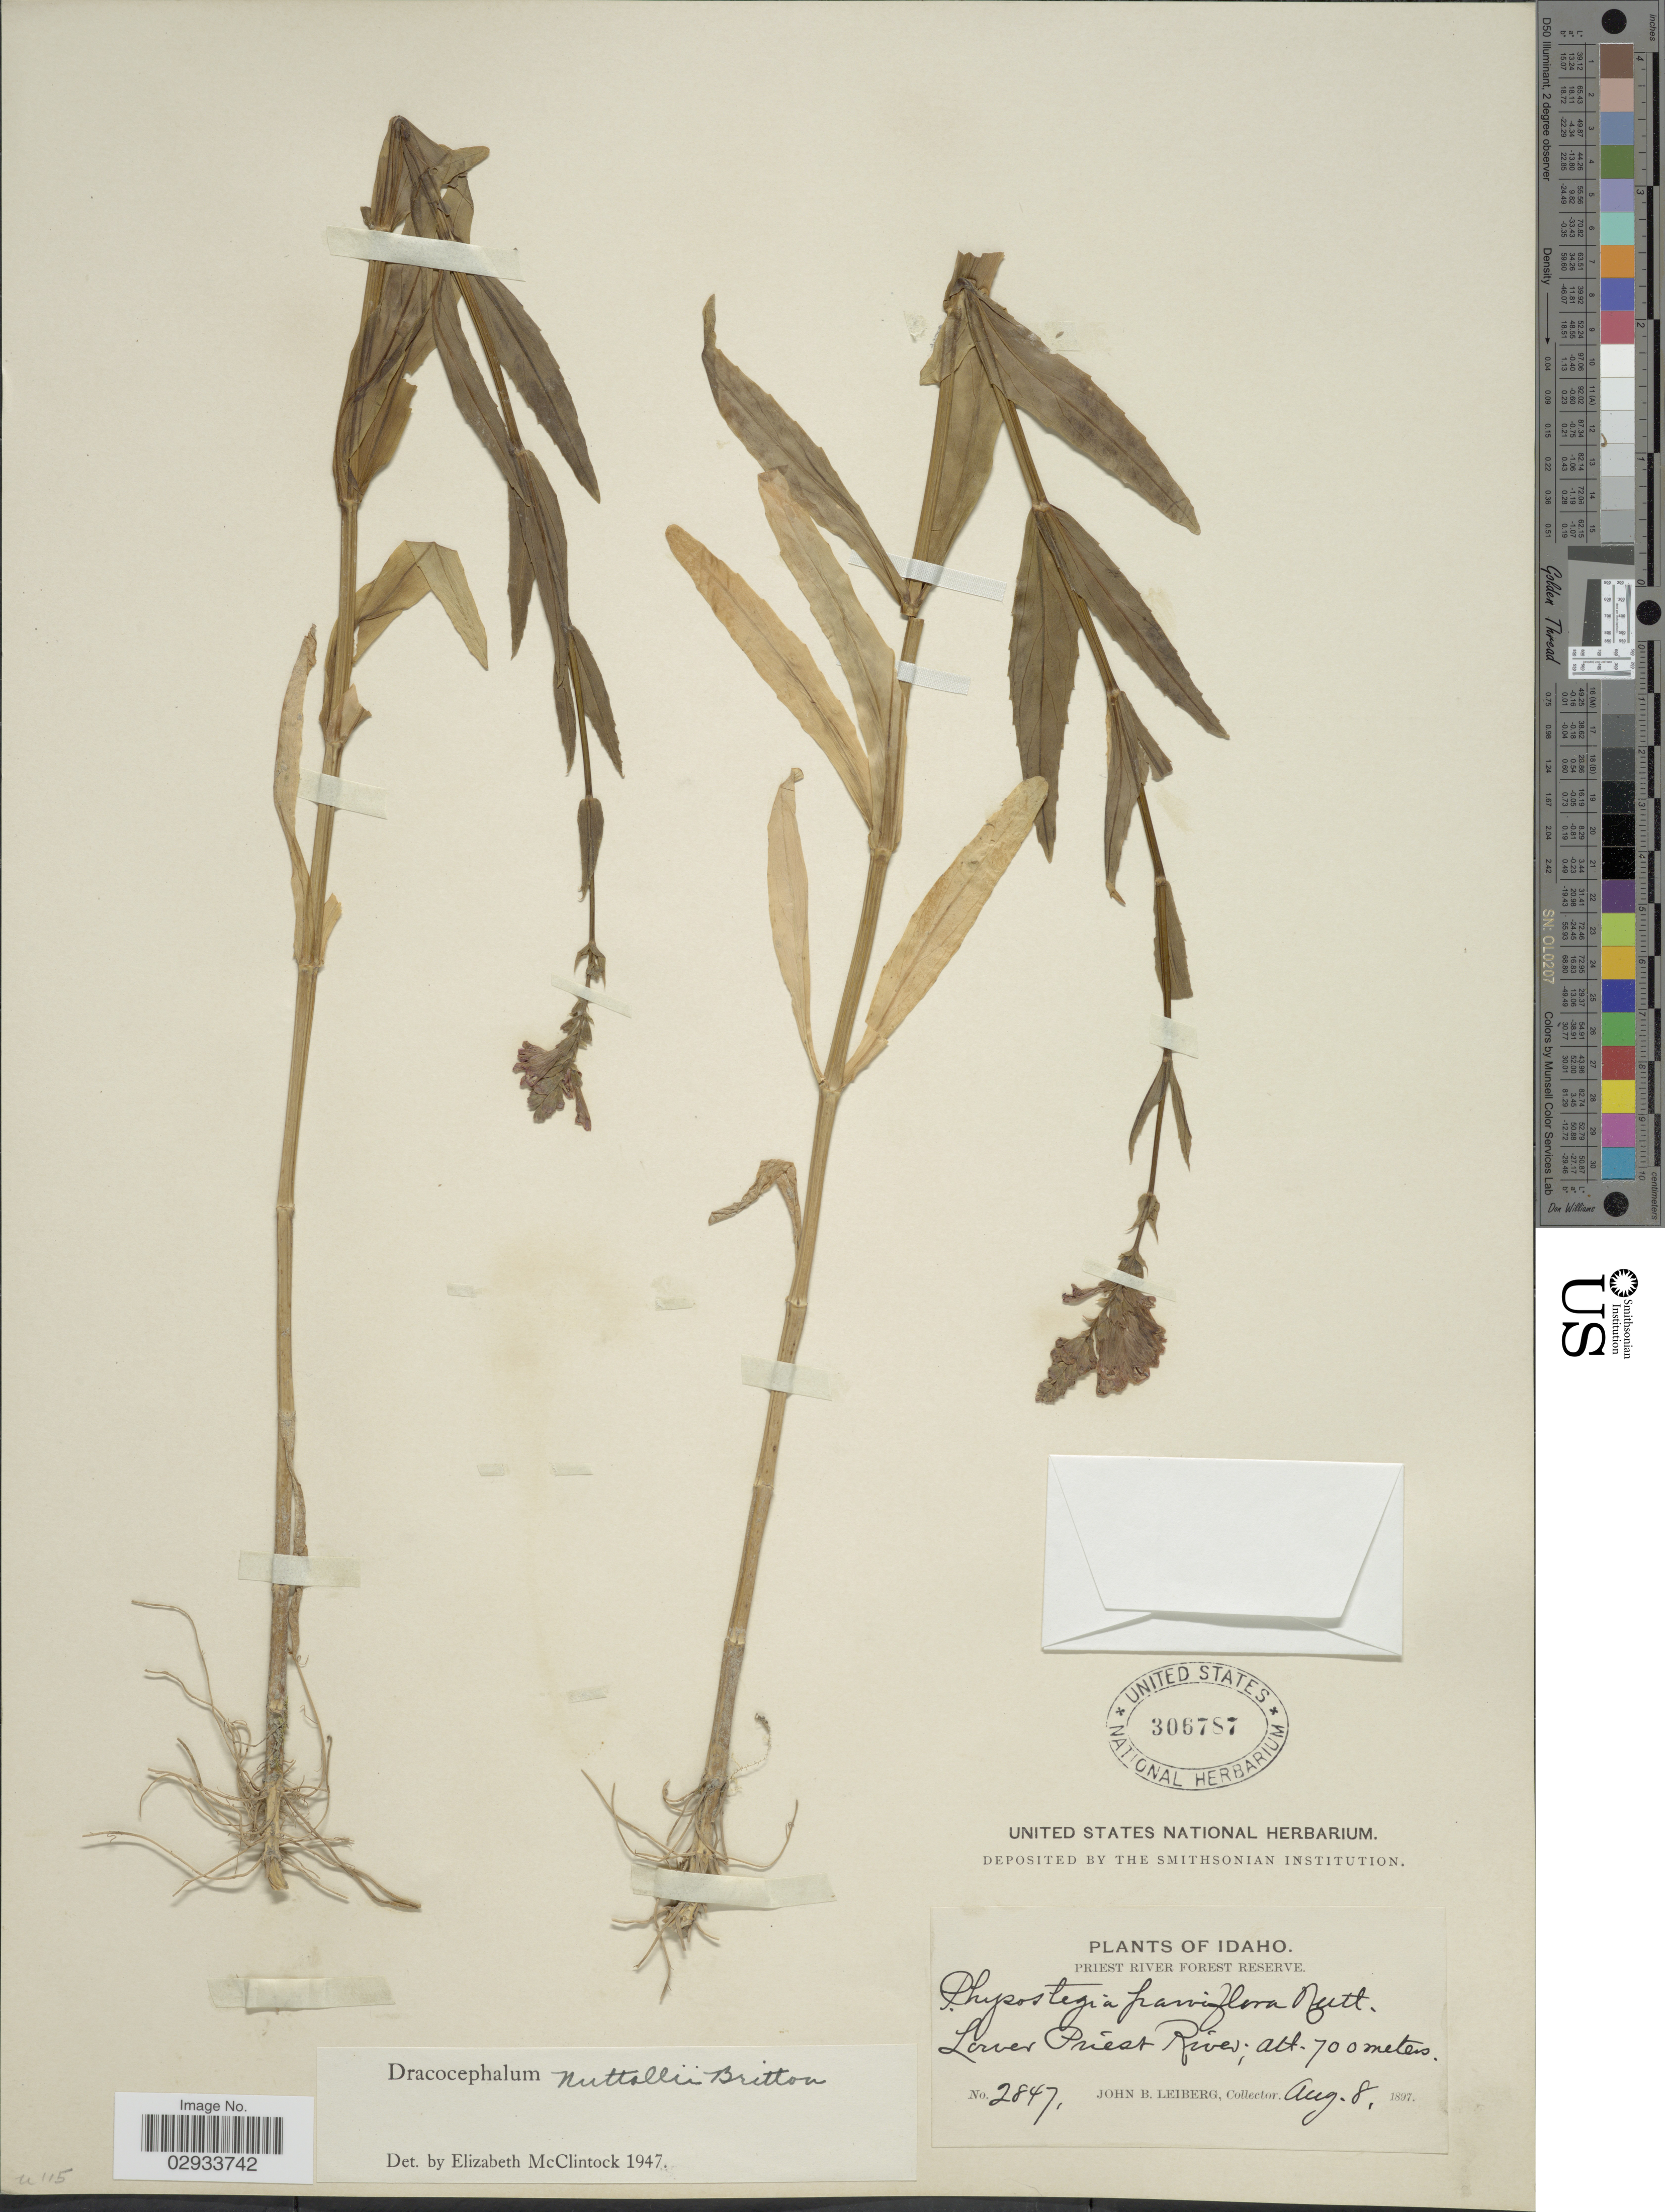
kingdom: Plantae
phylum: Tracheophyta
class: Magnoliopsida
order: Lamiales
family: Lamiaceae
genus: Physostegia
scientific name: Physostegia nuttallii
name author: (Britton) Fassett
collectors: J. Leiberg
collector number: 2847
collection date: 1897-08-08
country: United States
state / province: Idaho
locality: Priest River Forest Reserve, Lower Priest River.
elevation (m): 700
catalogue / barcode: US 306787